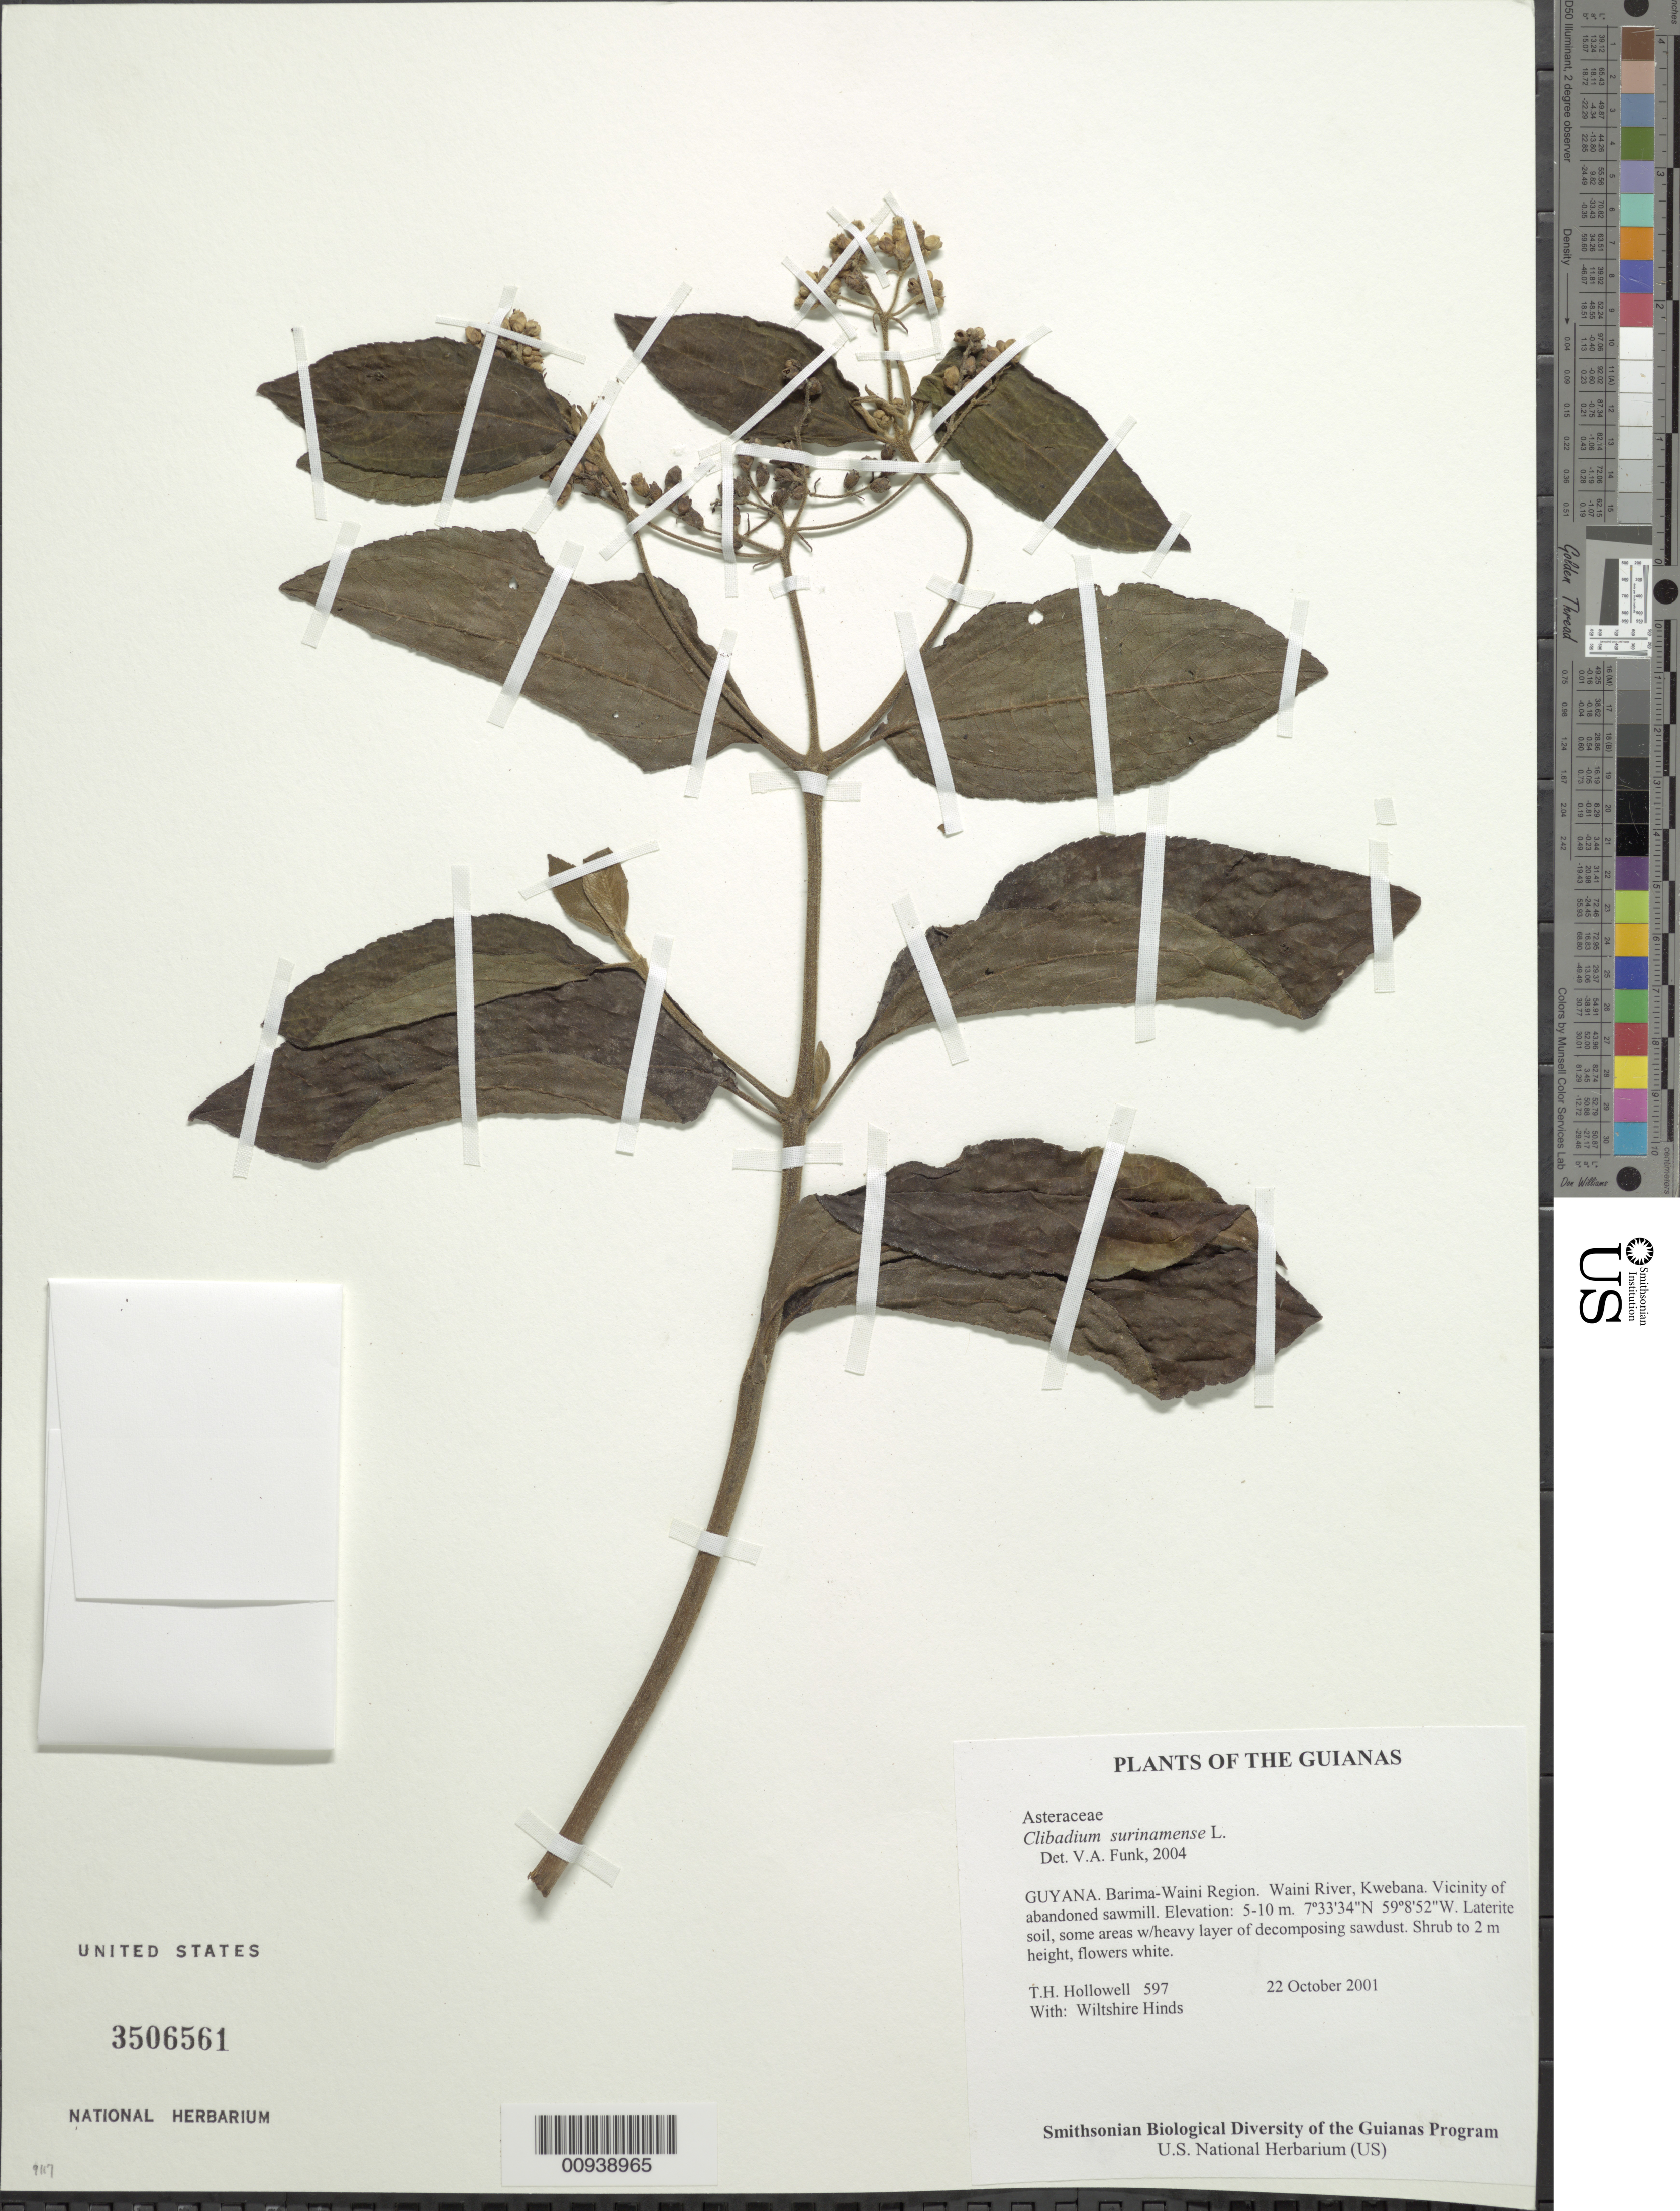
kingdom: Plantae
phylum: Tracheophyta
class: Magnoliopsida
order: Asterales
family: Asteraceae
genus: Clibadium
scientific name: Clibadium surinamense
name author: L.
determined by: Funk, Vicki A., (BOT), Smithsonian Institution - National Museum of Natural History (UNITED STATES)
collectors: T. Hollowell & W. Hinds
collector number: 597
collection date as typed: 22 October 2001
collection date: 2001-10-22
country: Guyana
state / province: Barima-Waini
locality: Waini River, Kwebana. Vicinity of abandoned sawmill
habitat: Laterite soil, some areas w/heavy layer of decomposing sawdust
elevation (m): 5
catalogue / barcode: US 3506561